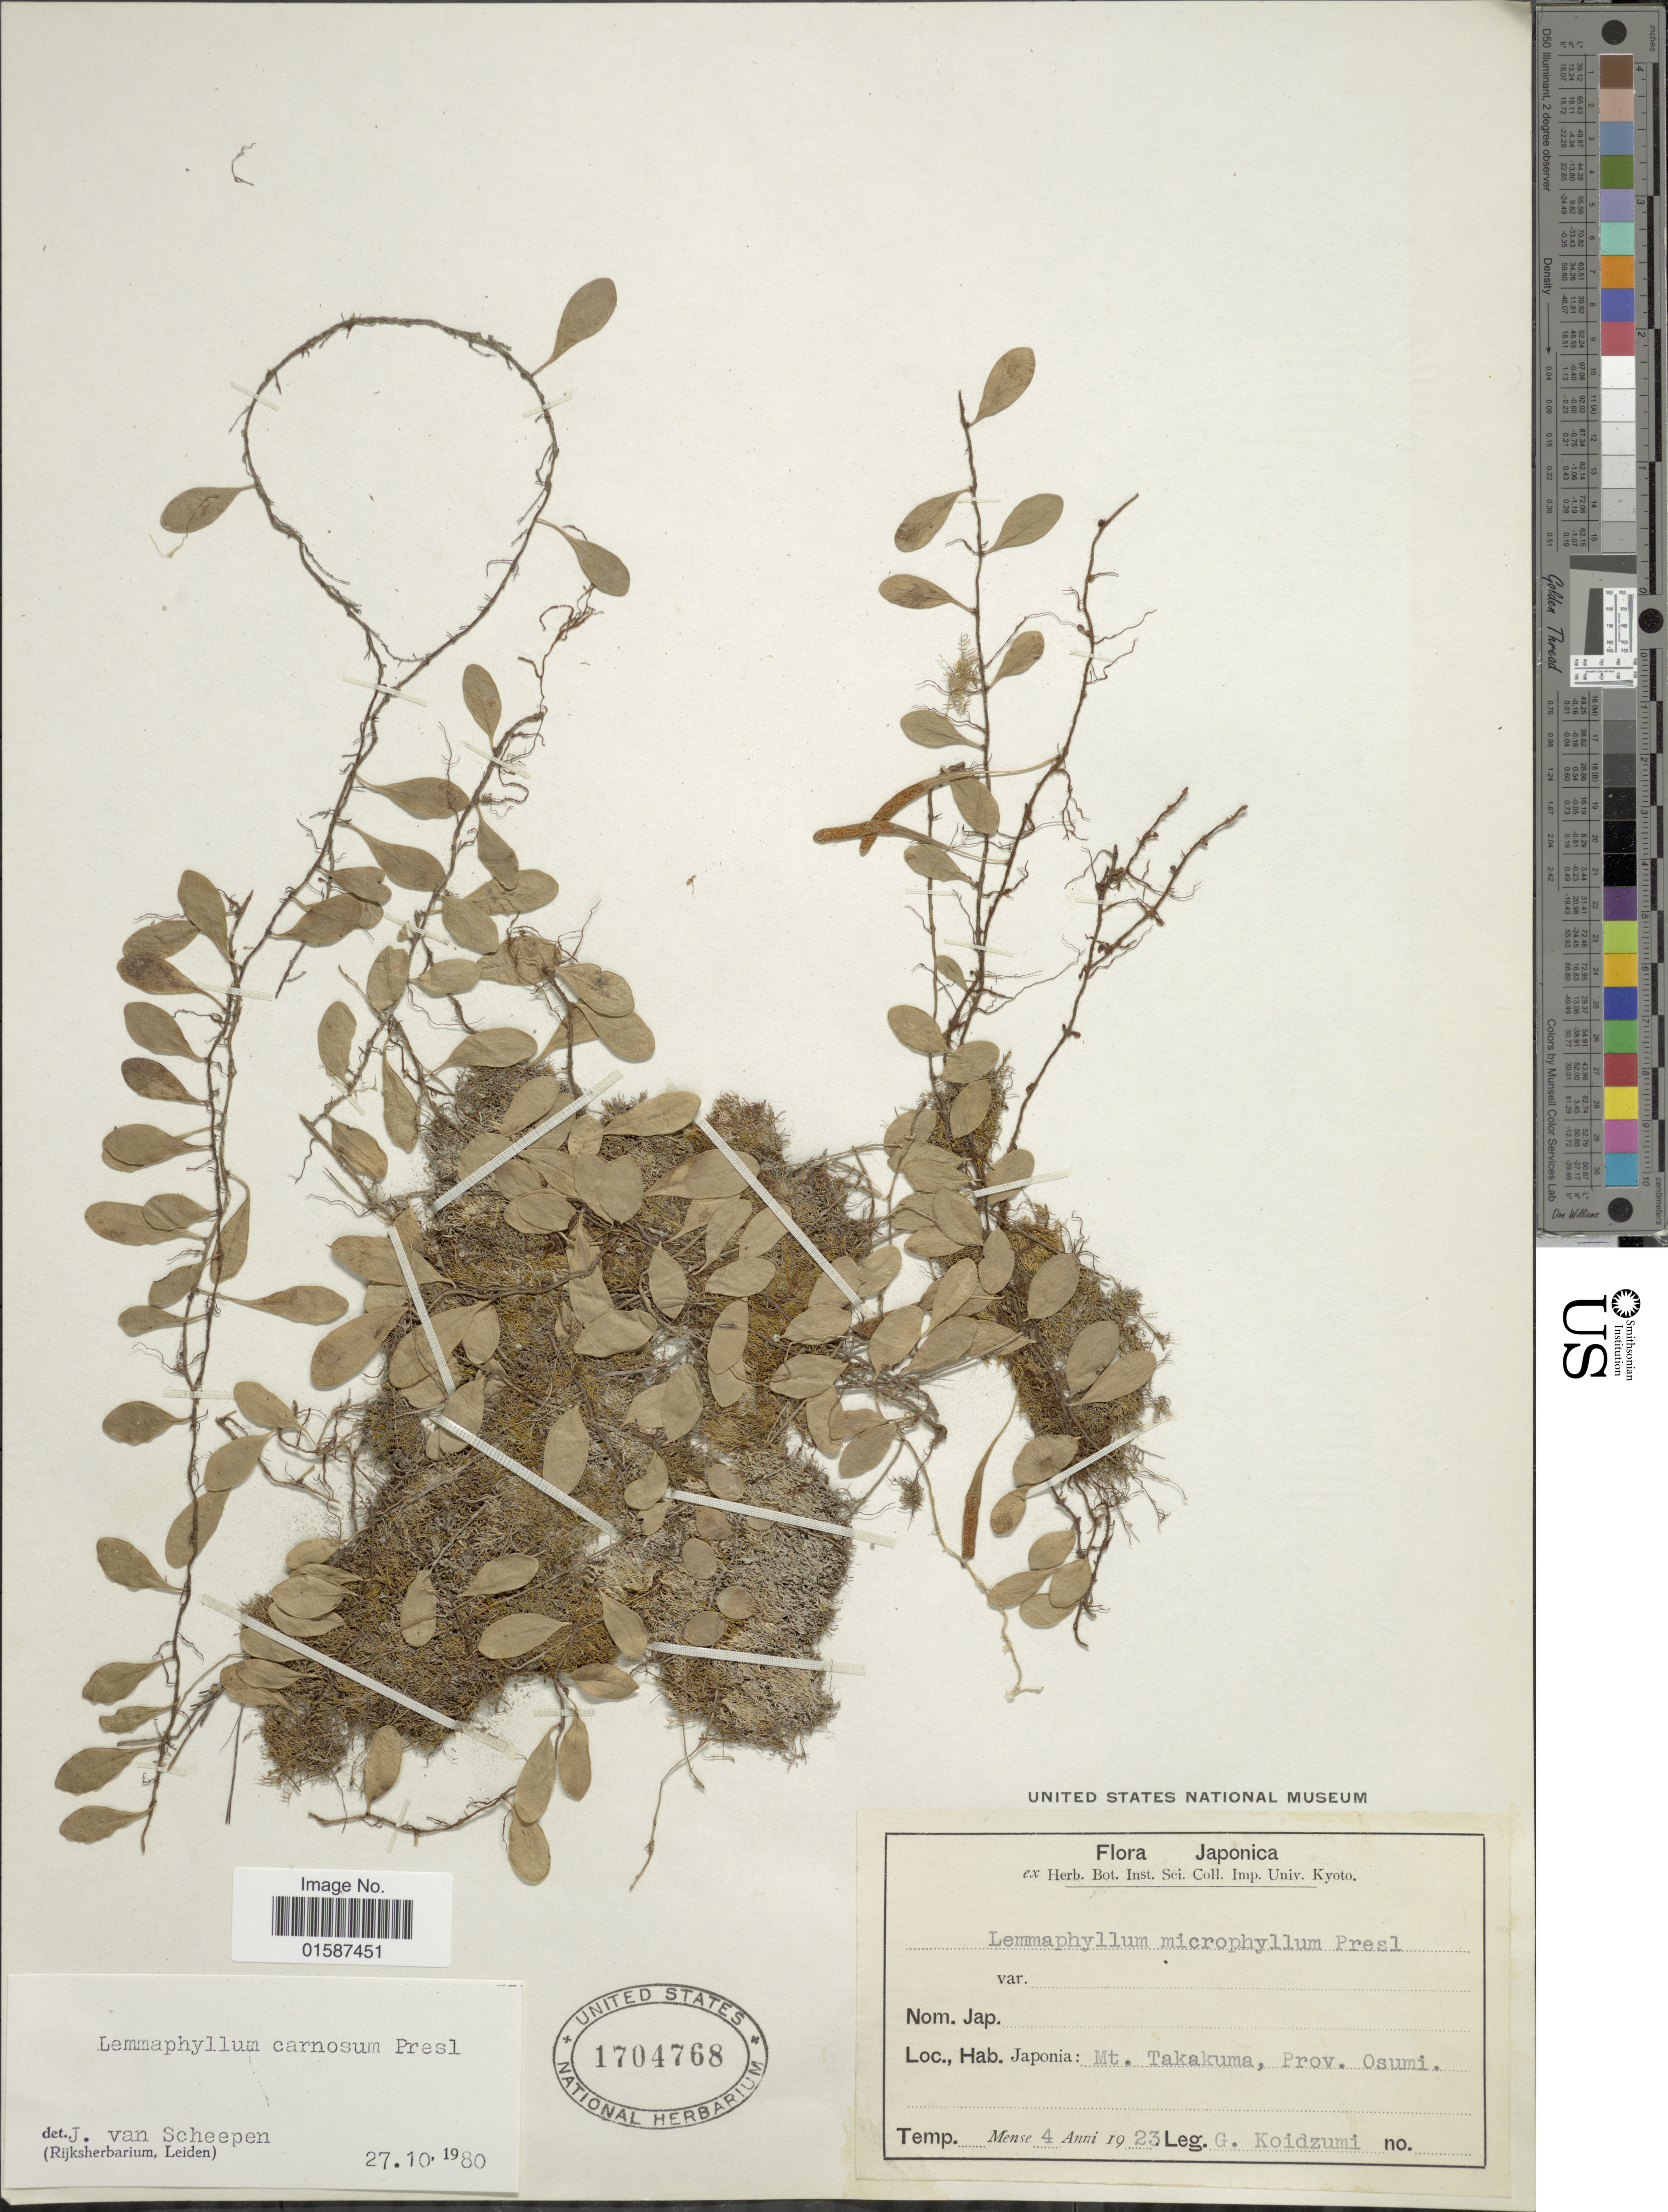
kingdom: Plantae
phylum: Tracheophyta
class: Polypodiopsida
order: Polypodiales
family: Polypodiaceae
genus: Lemmaphyllum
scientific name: Lemmaphyllum carnosum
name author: (J. Sm. ex Hook.) C. Presl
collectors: G. Koidzumi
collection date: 1923-04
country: Japan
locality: Japonia: Mt. takakuma, Prov. Osumi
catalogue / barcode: US 1704768